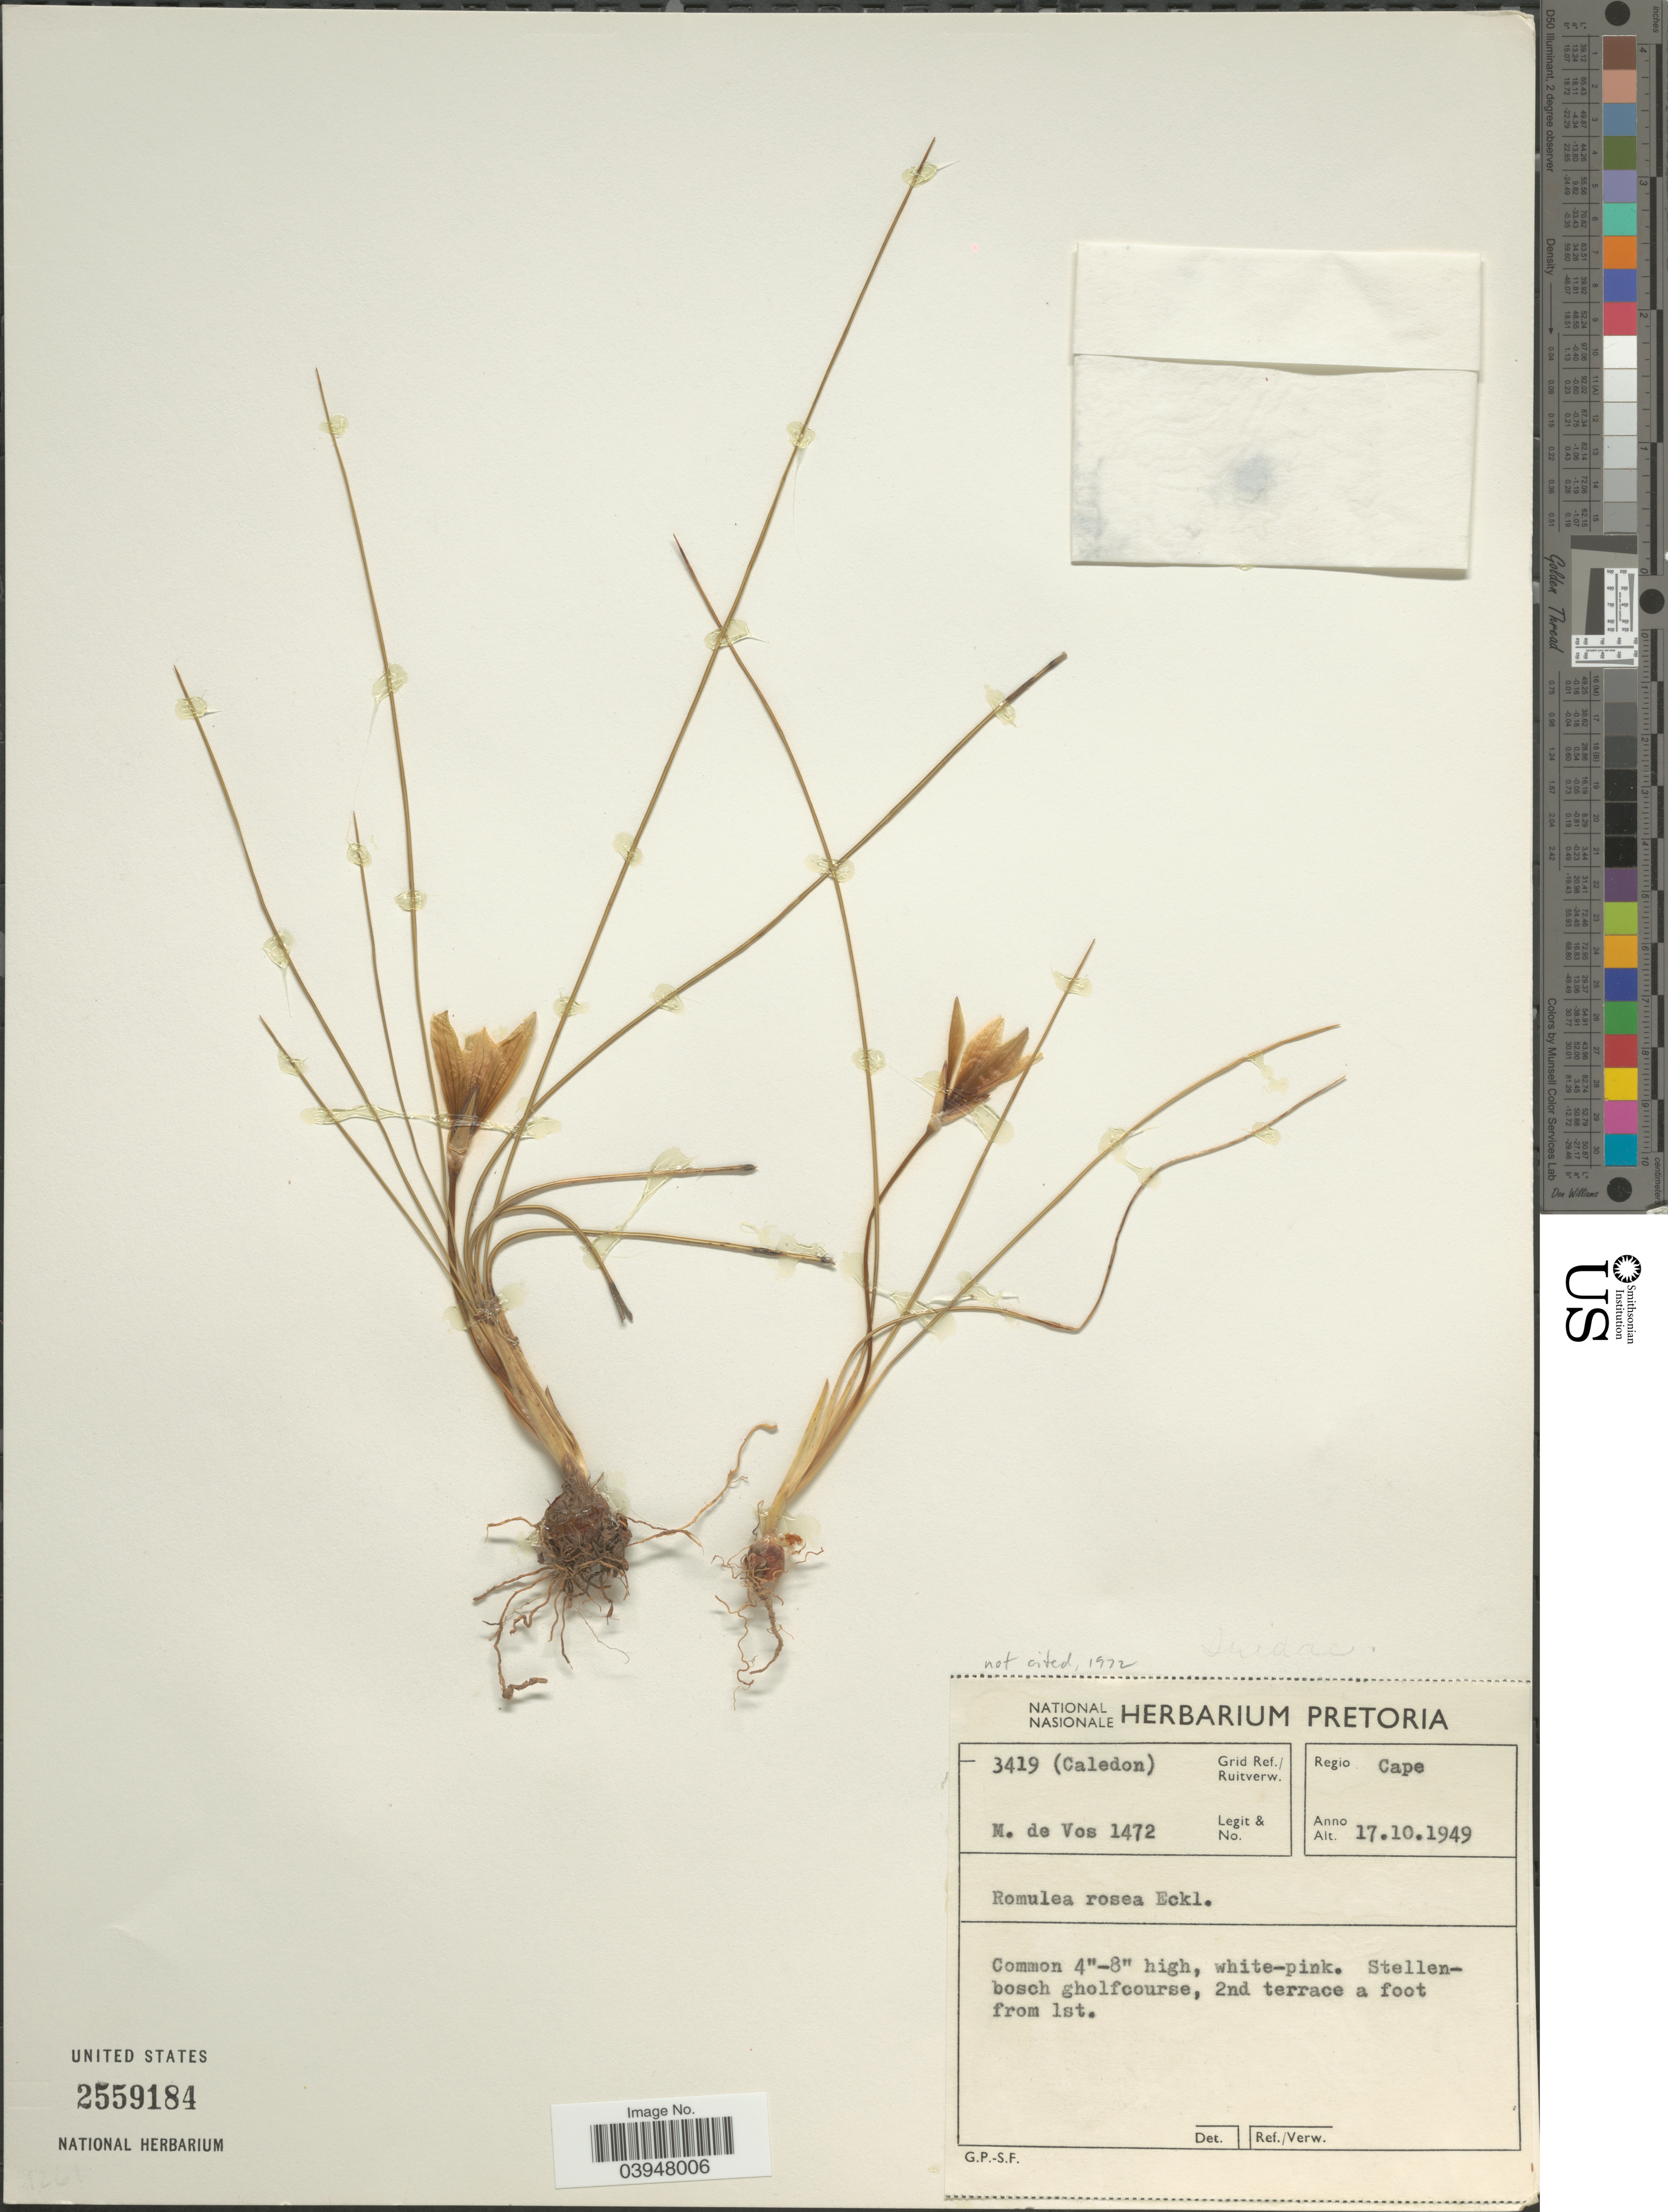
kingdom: Plantae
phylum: Tracheophyta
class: Liliopsida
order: Asparagales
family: Iridaceae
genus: Romulea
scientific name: Romulea rosea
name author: (L.) Eckl.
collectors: M. de Vos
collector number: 1472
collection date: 1949-10-17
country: South Africa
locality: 3419 (Caledon) Grid Ref./ Ruitverw. Regio Cape. Stellenbosch gholfcourse, 2nd terrace a foot from 1st.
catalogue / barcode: US 2559184